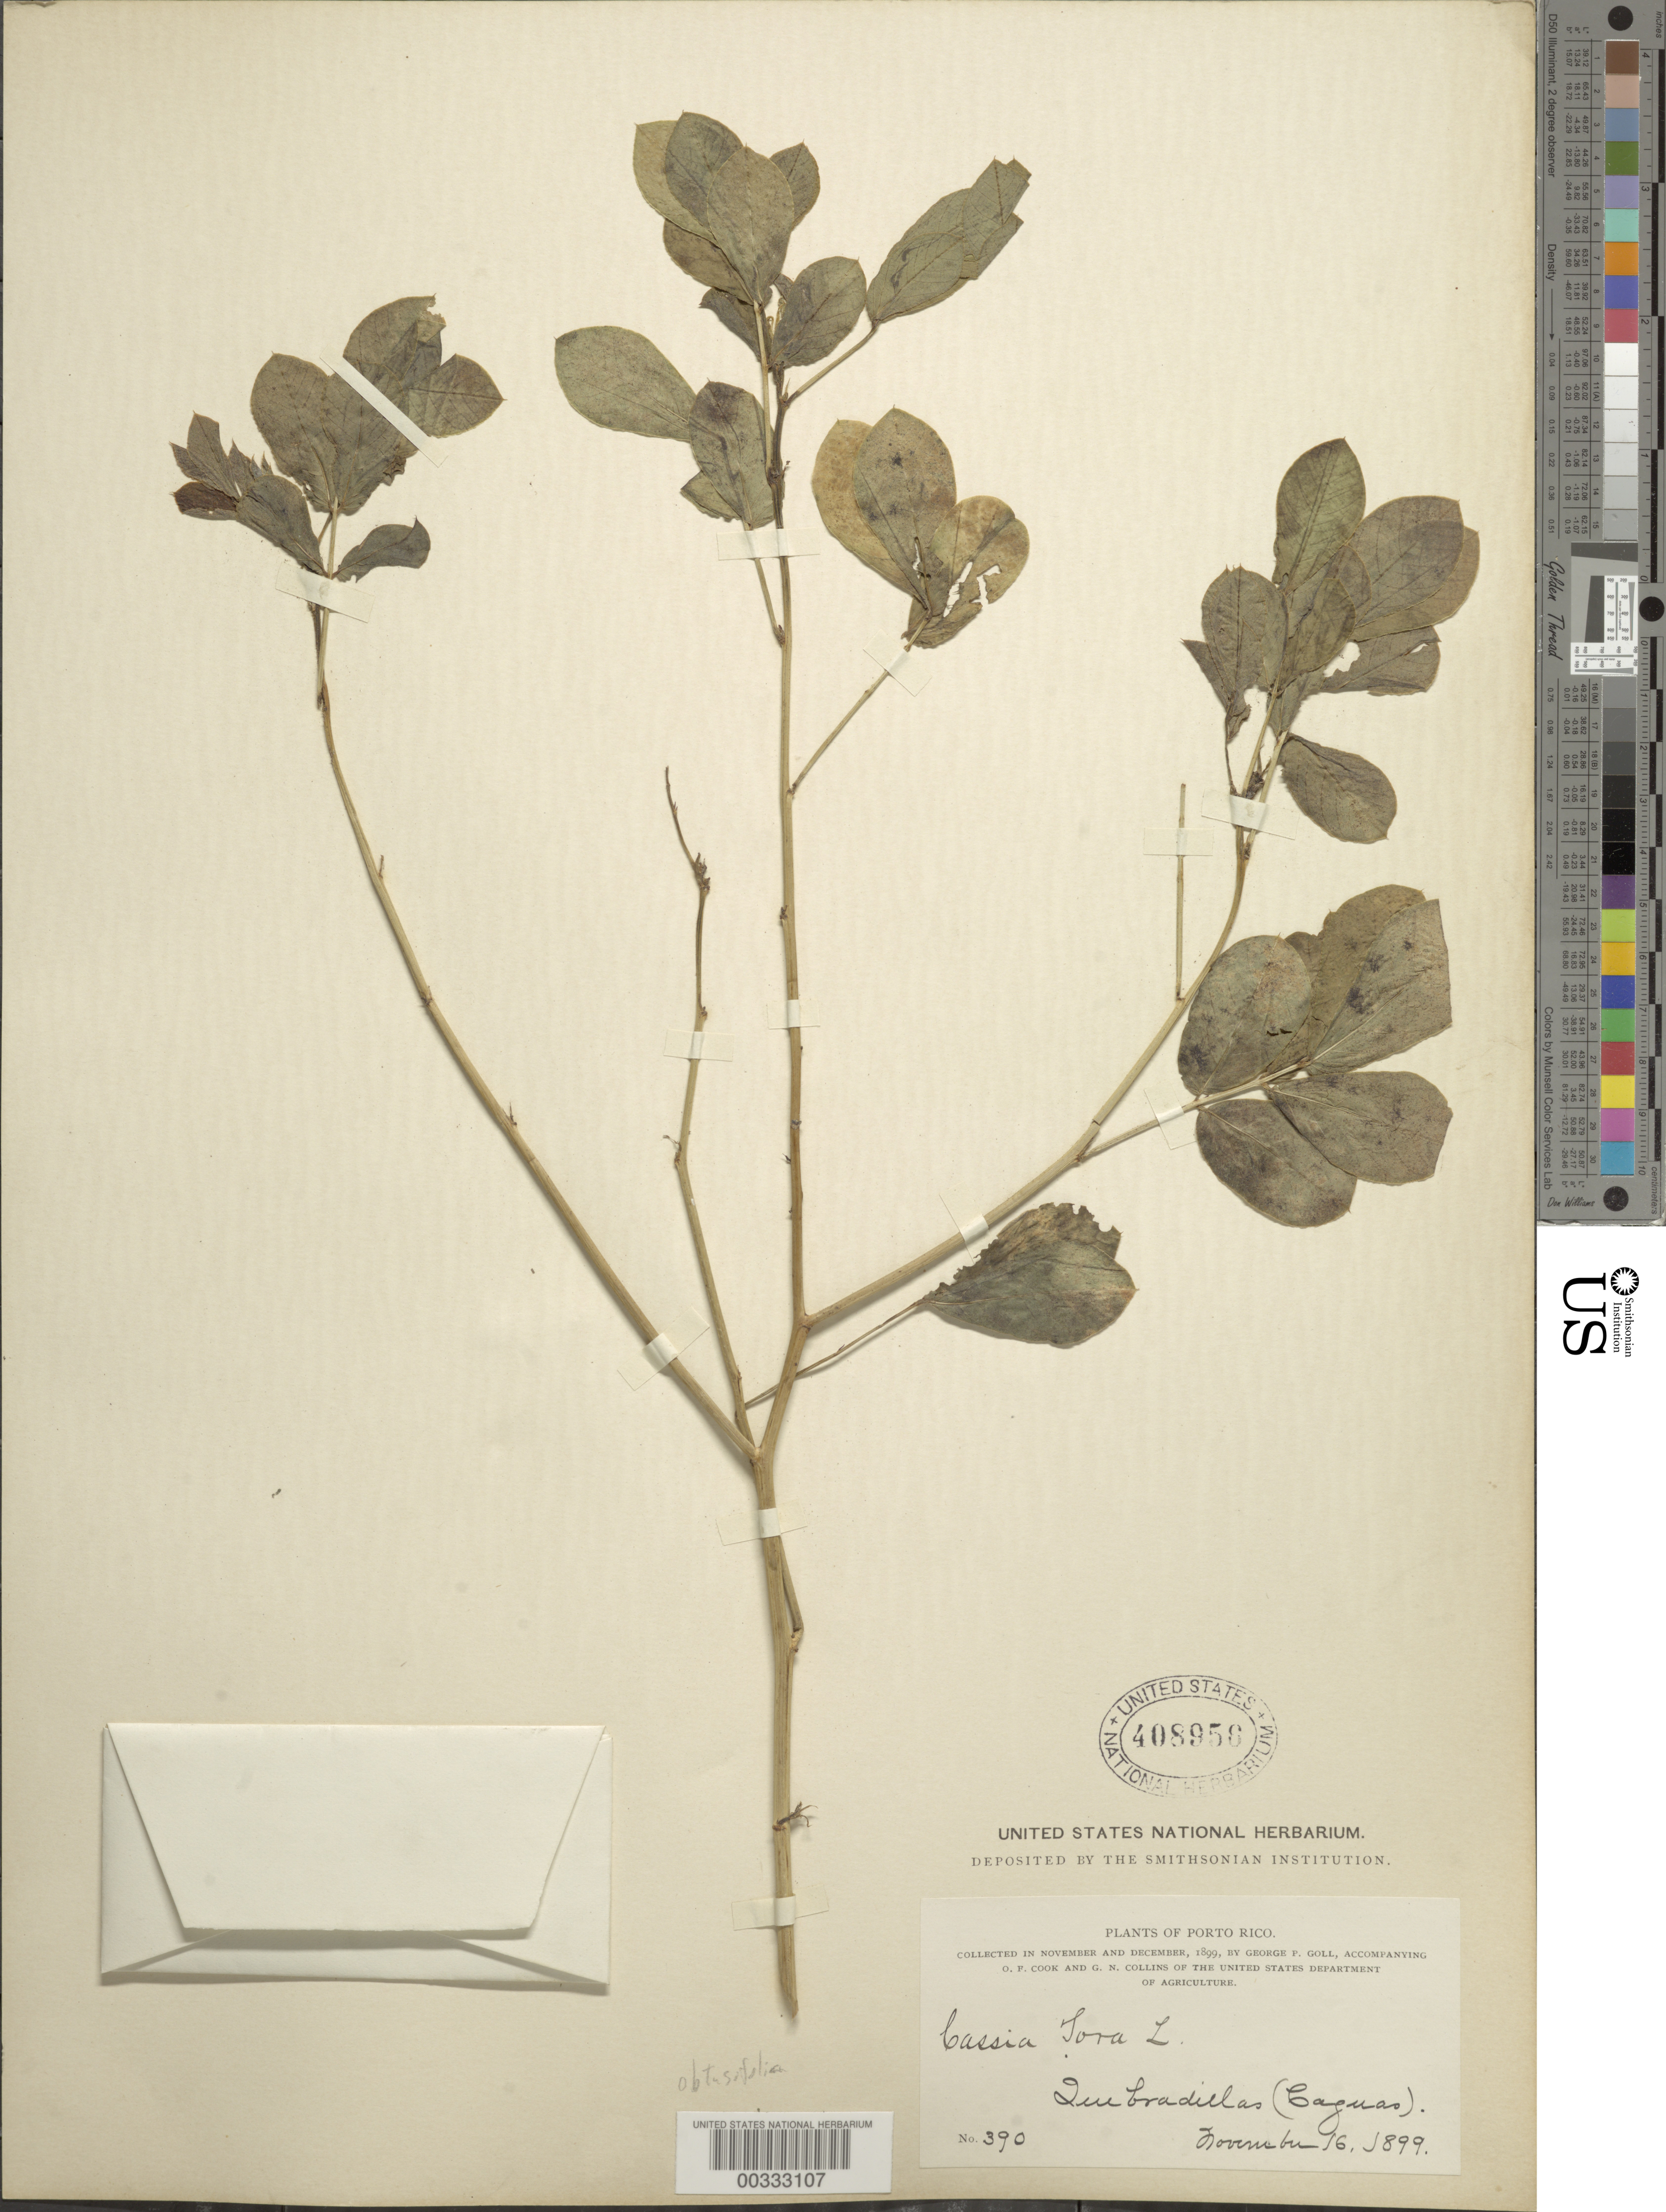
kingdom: Plantae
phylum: Tracheophyta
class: Magnoliopsida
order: Fabales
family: Fabaceae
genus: Senna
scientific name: Senna obtusifolia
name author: (L.) H.S. Irwin & Barneby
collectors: G. Goll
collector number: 390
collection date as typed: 16 Nov 1899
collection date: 1899-11-16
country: Puerto Rico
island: Greater Antilles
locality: Quebradillas (caguas)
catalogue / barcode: US 408956